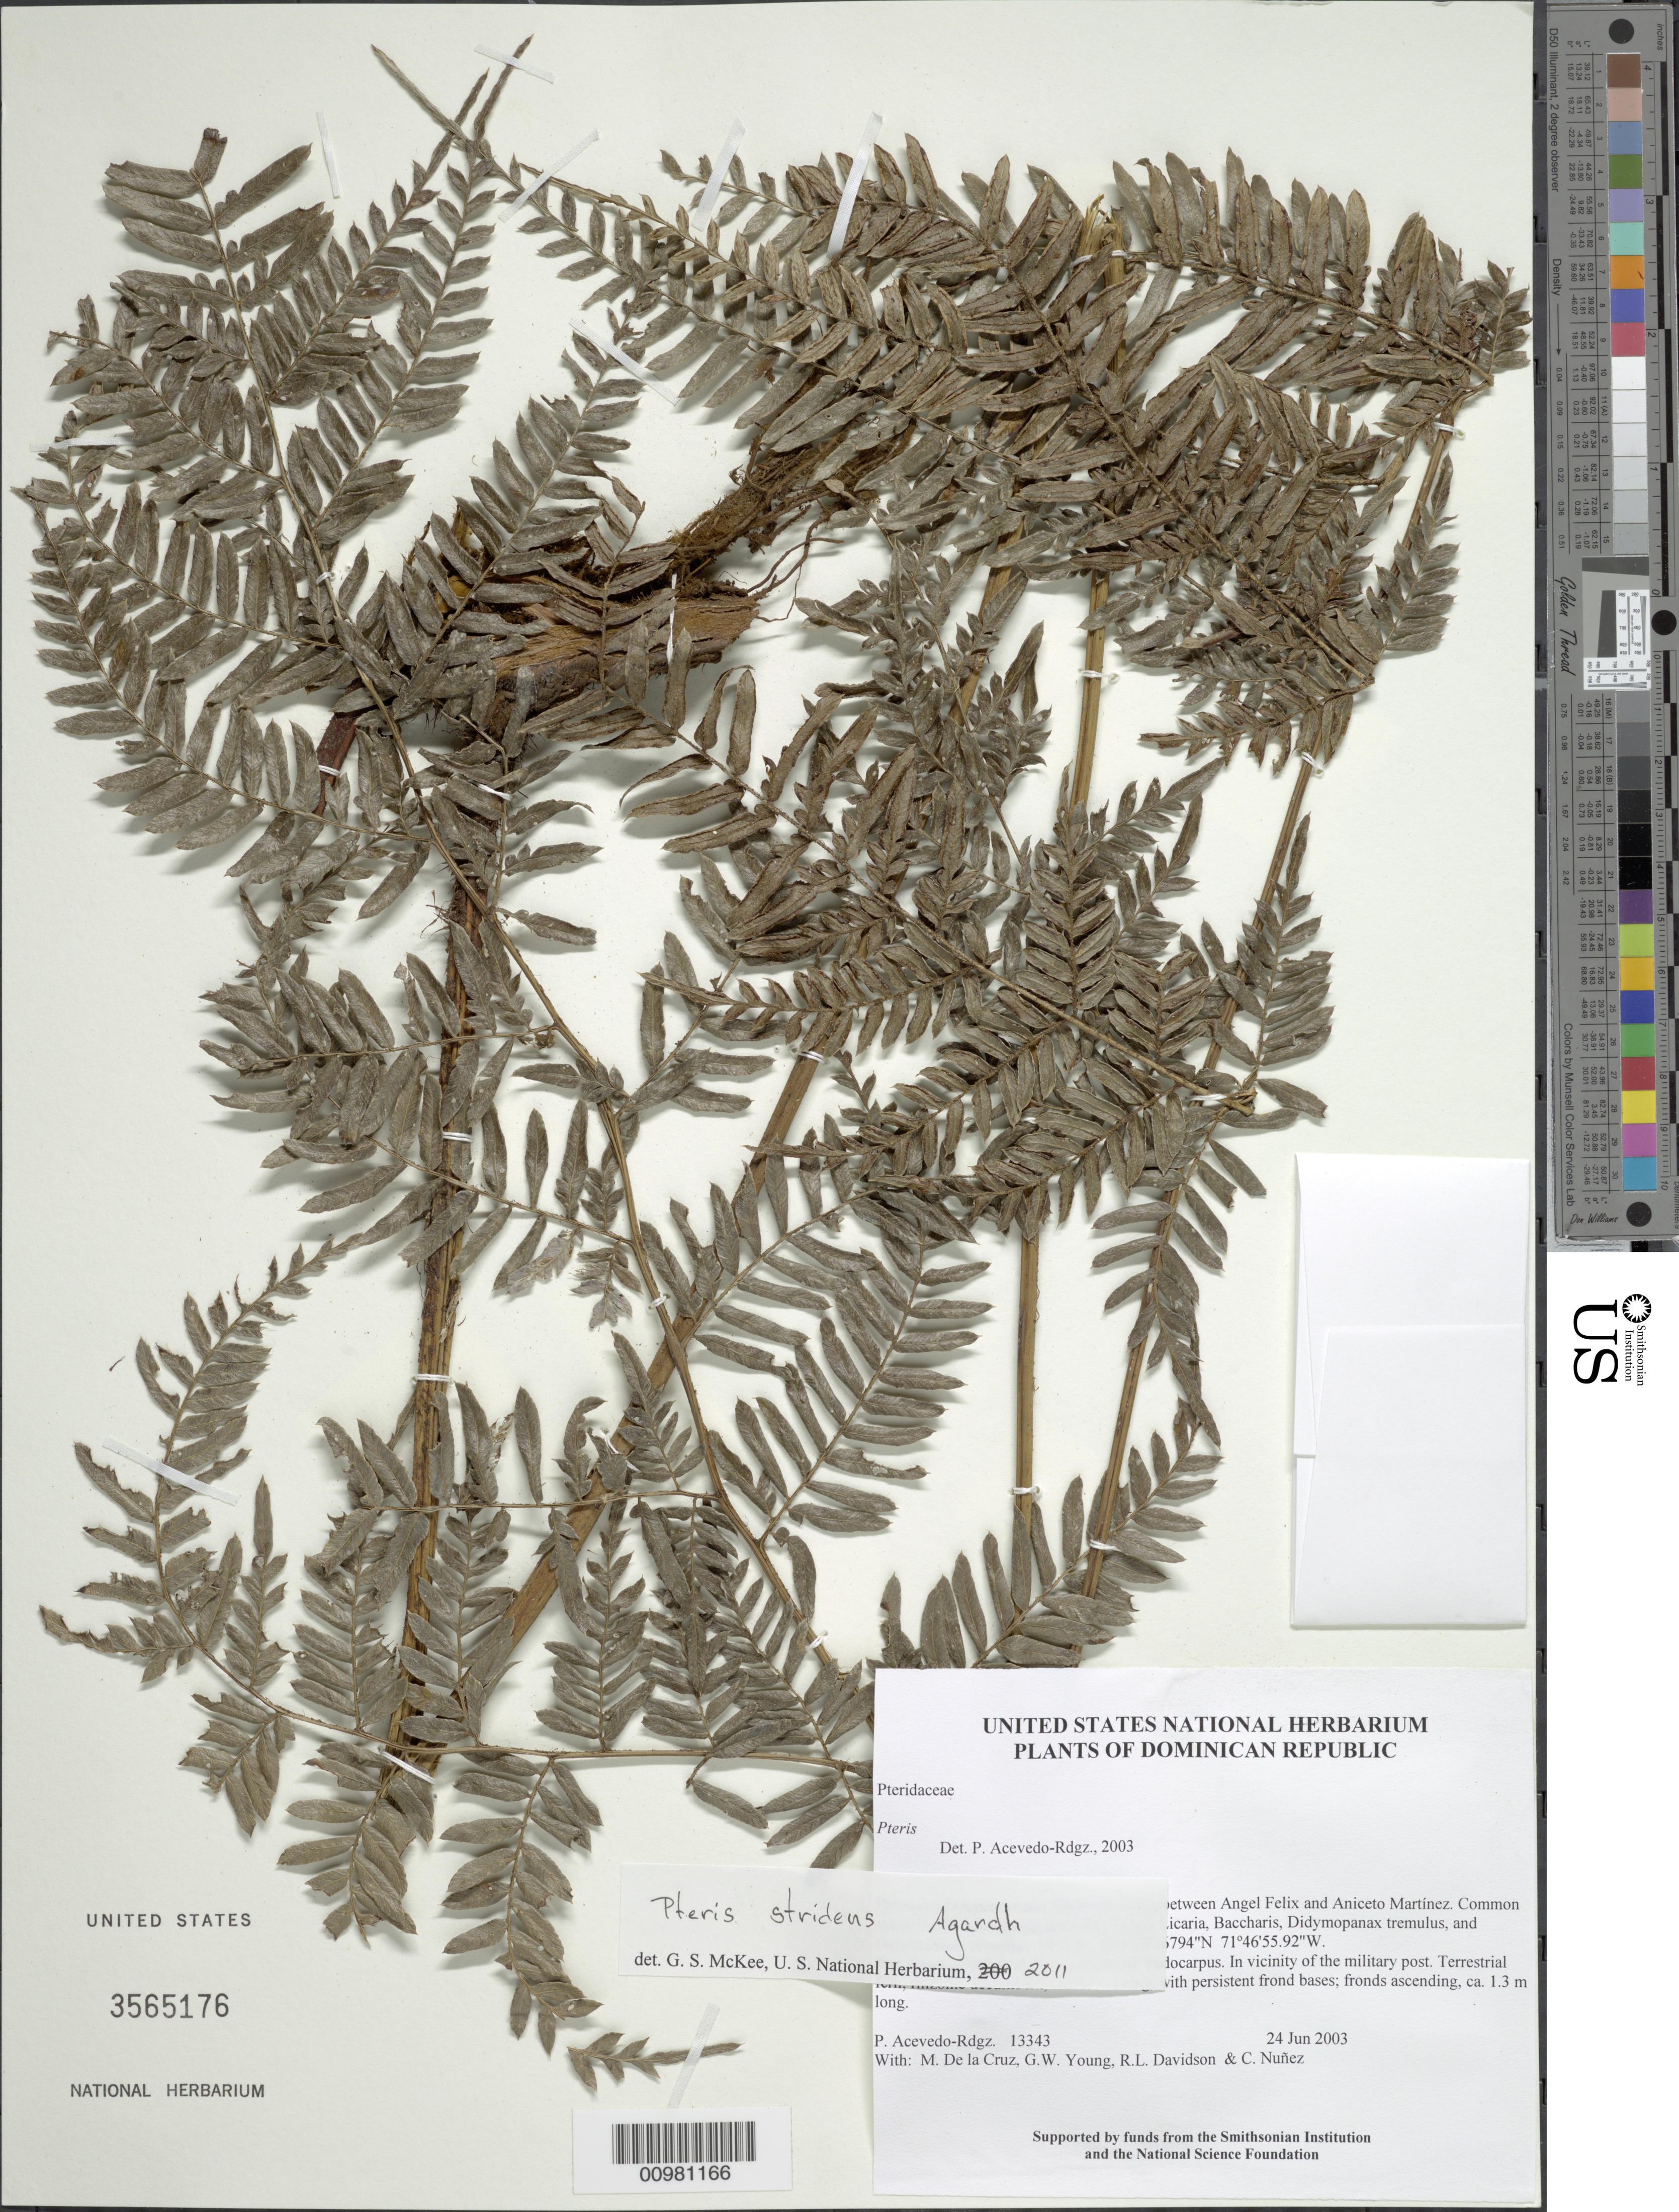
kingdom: Plantae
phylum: Tracheophyta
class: Polypodiopsida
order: Polypodiales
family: Pteridaceae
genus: Pteris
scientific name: Pteris stridens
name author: J. Agardh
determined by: McKee, G. S., (US), NMNH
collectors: P. Acevedo-Rodr., M. de la Cruz, J. Rawlins, G. Young, R. Davidson & C. Nunez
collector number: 13343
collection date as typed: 24 Jun 2003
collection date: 2003-06-24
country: Dominican Republic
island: Hispaniola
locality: Provincia Independencia: Sierra de Neiba, between Angel Felix and Aniceto Martínez. Common species: Brunellia comocladifolia, Persea, Licaria, Baccharis, Didymopanax tremulus, and Dendropanax arboreus.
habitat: Wet forest with few scattered pines and Podocarpus. In vicinity of the military post.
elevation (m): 1867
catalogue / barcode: US 3565176